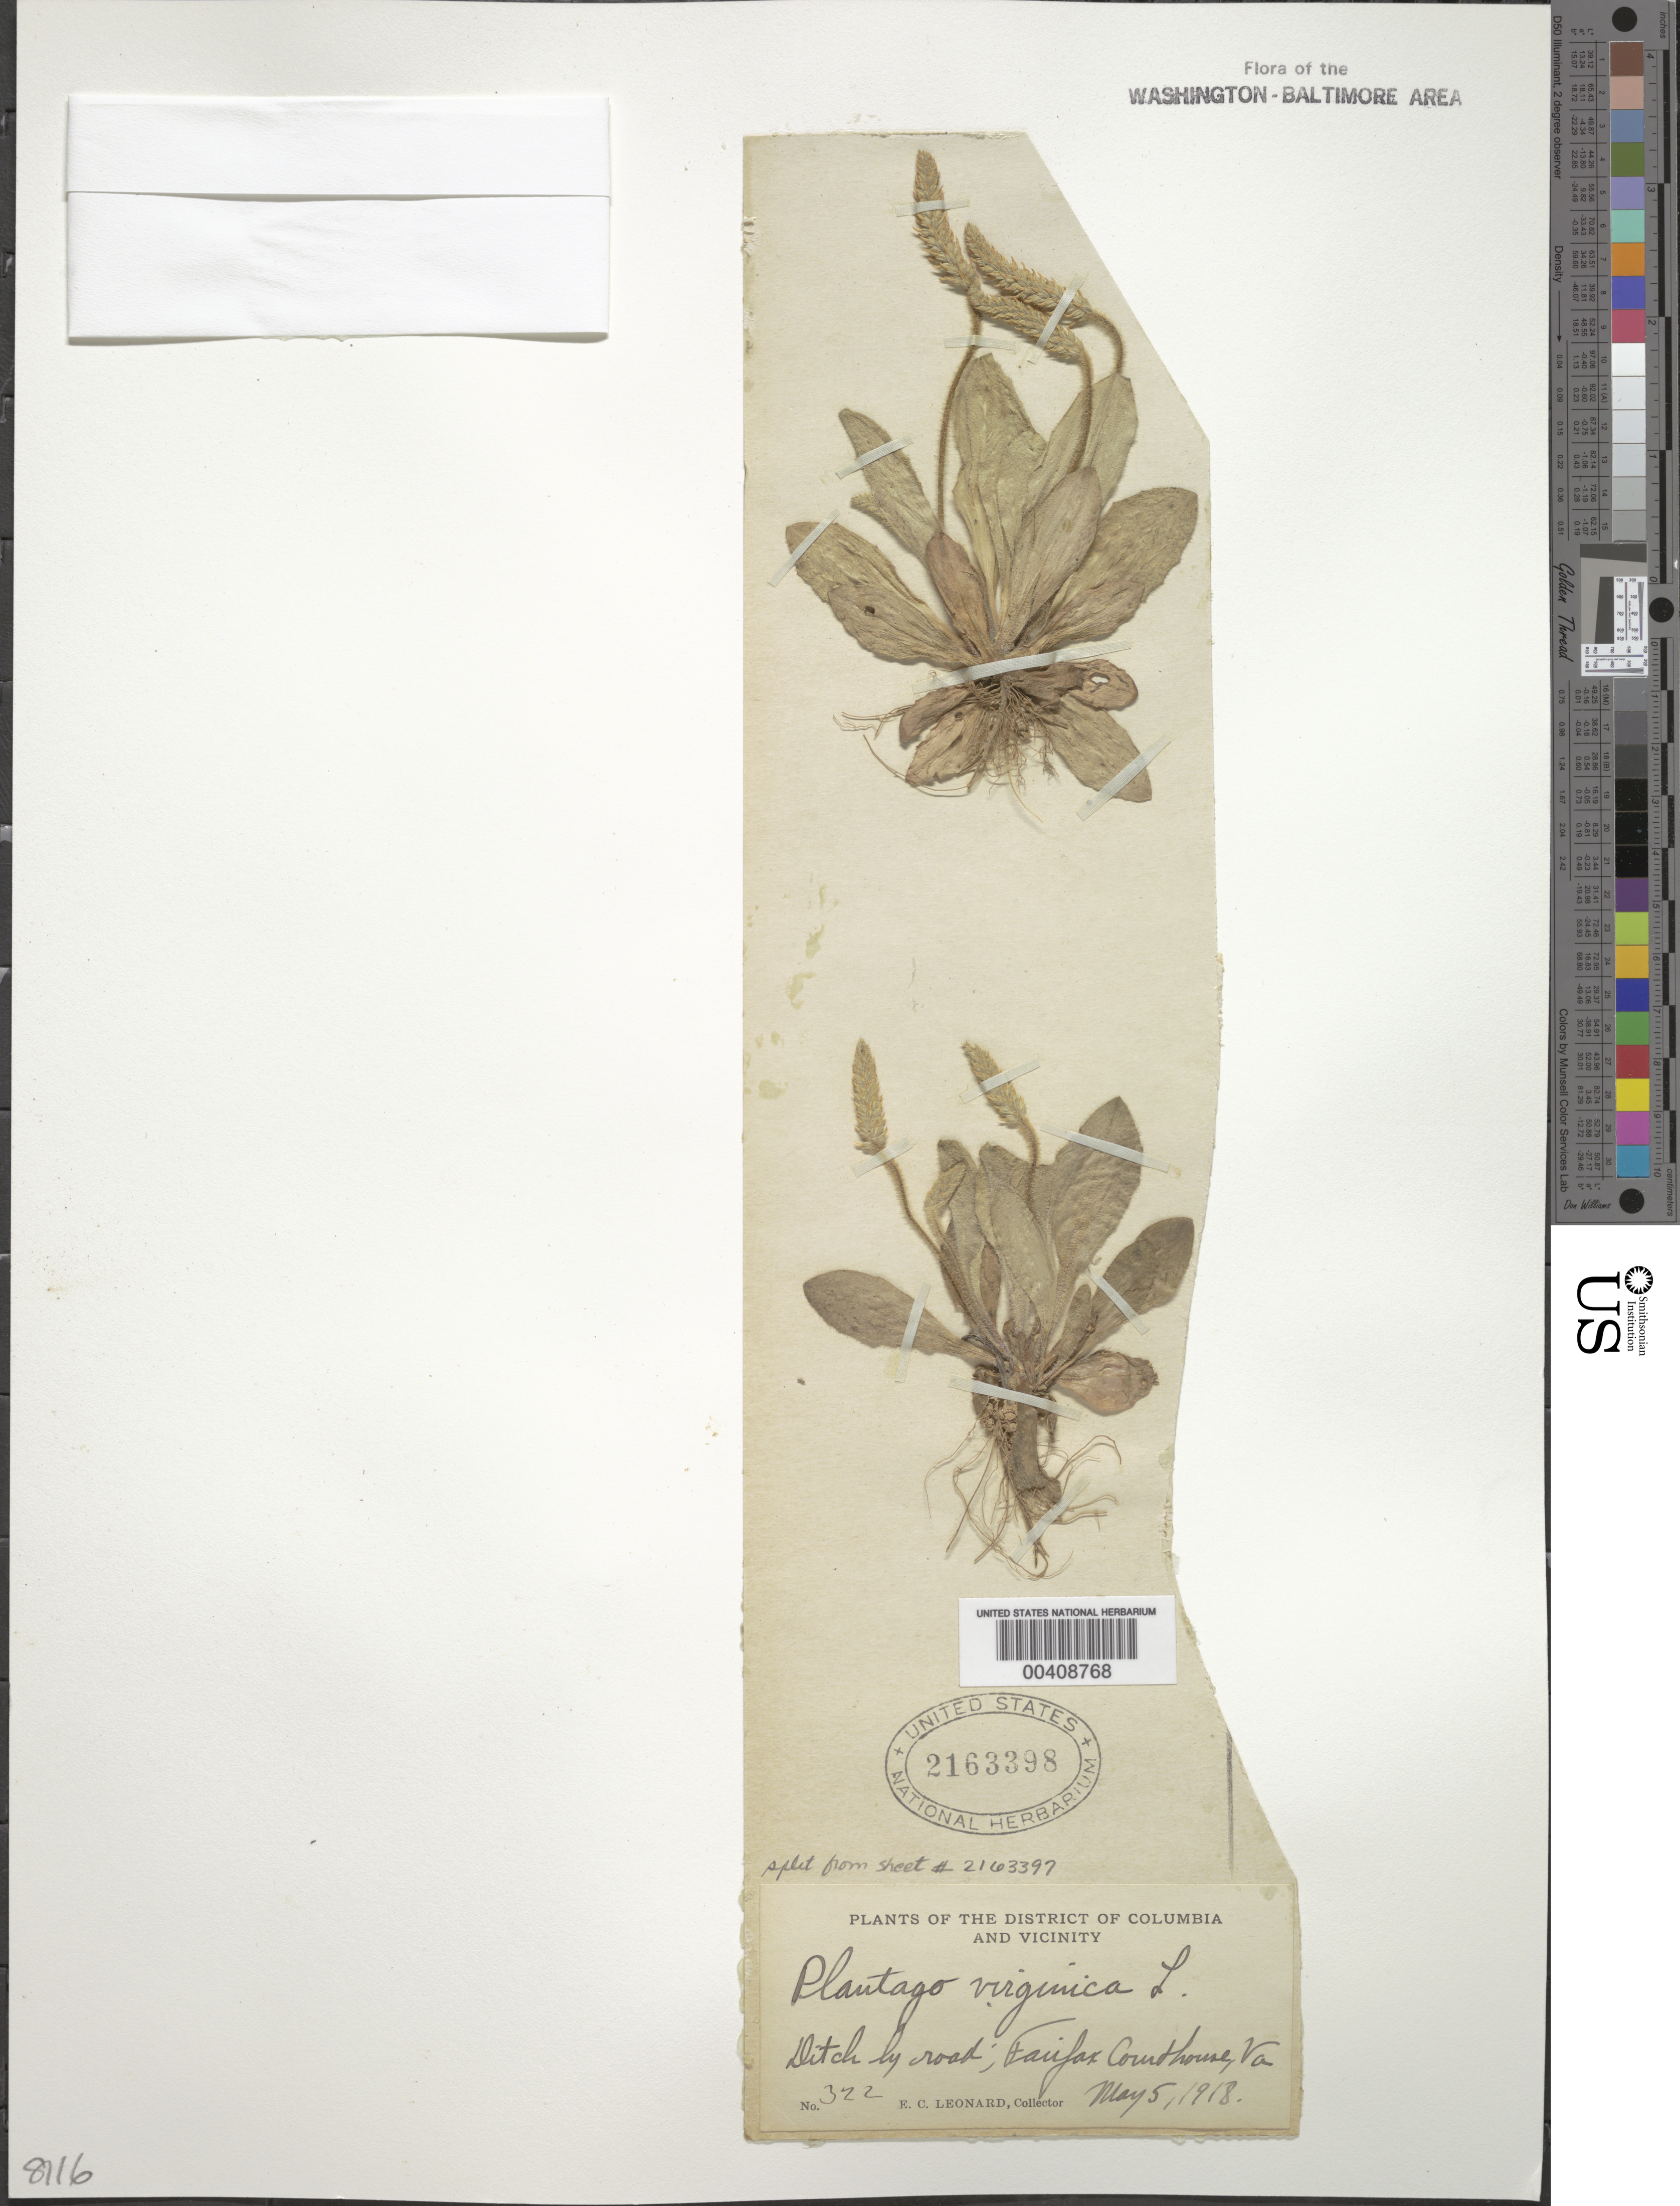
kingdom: Plantae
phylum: Tracheophyta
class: Magnoliopsida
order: Lamiales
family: Plantaginaceae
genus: Plantago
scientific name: Plantago virginica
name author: L.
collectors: E. C. Leonard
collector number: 322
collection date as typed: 05 May 1918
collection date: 1918-05-05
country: United States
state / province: Virginia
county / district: Fairfax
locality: Fairfax Courthouse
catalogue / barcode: US 2163398